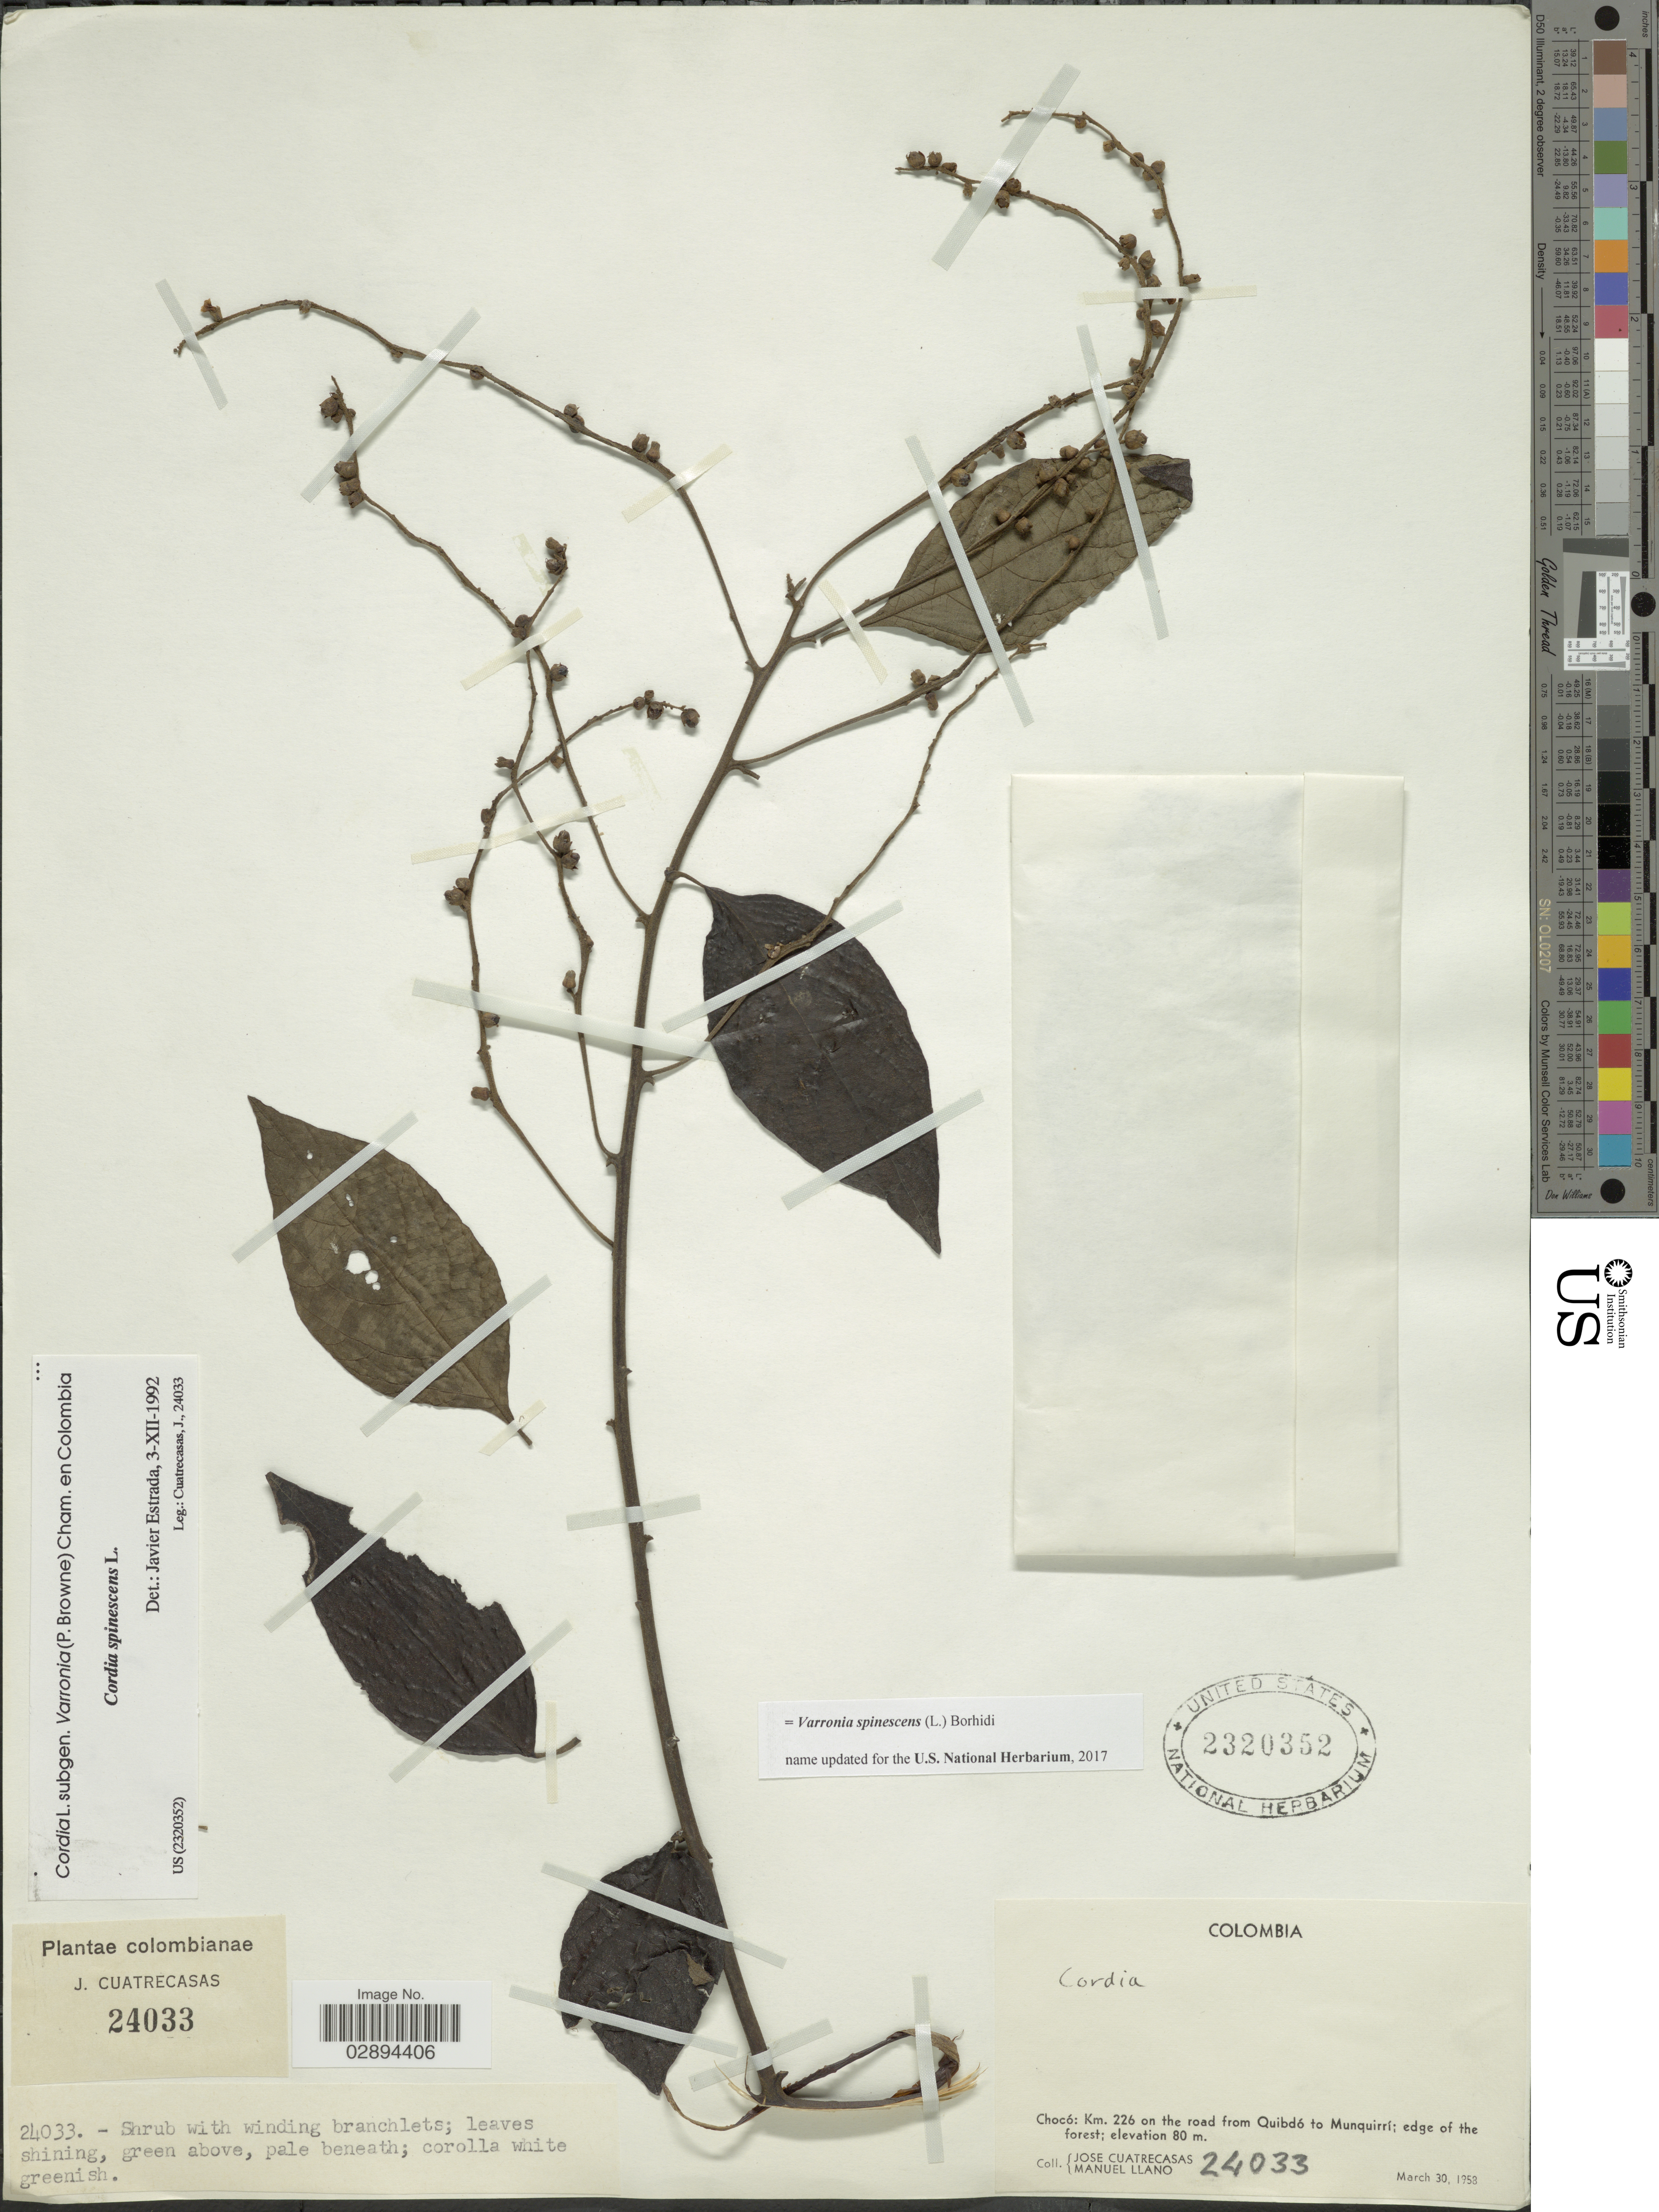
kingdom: Plantae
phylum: Tracheophyta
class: Magnoliopsida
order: Boraginales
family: Cordiaceae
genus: Varronia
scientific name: Varronia spinescens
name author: (L.) Borhidi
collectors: J. Cuatrecasas & M. Llano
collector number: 24033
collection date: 1958-03-30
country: Colombia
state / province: Chocó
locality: Km. 226 on the road from Quibdó to Munquirrí.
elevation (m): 80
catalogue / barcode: US 2320352